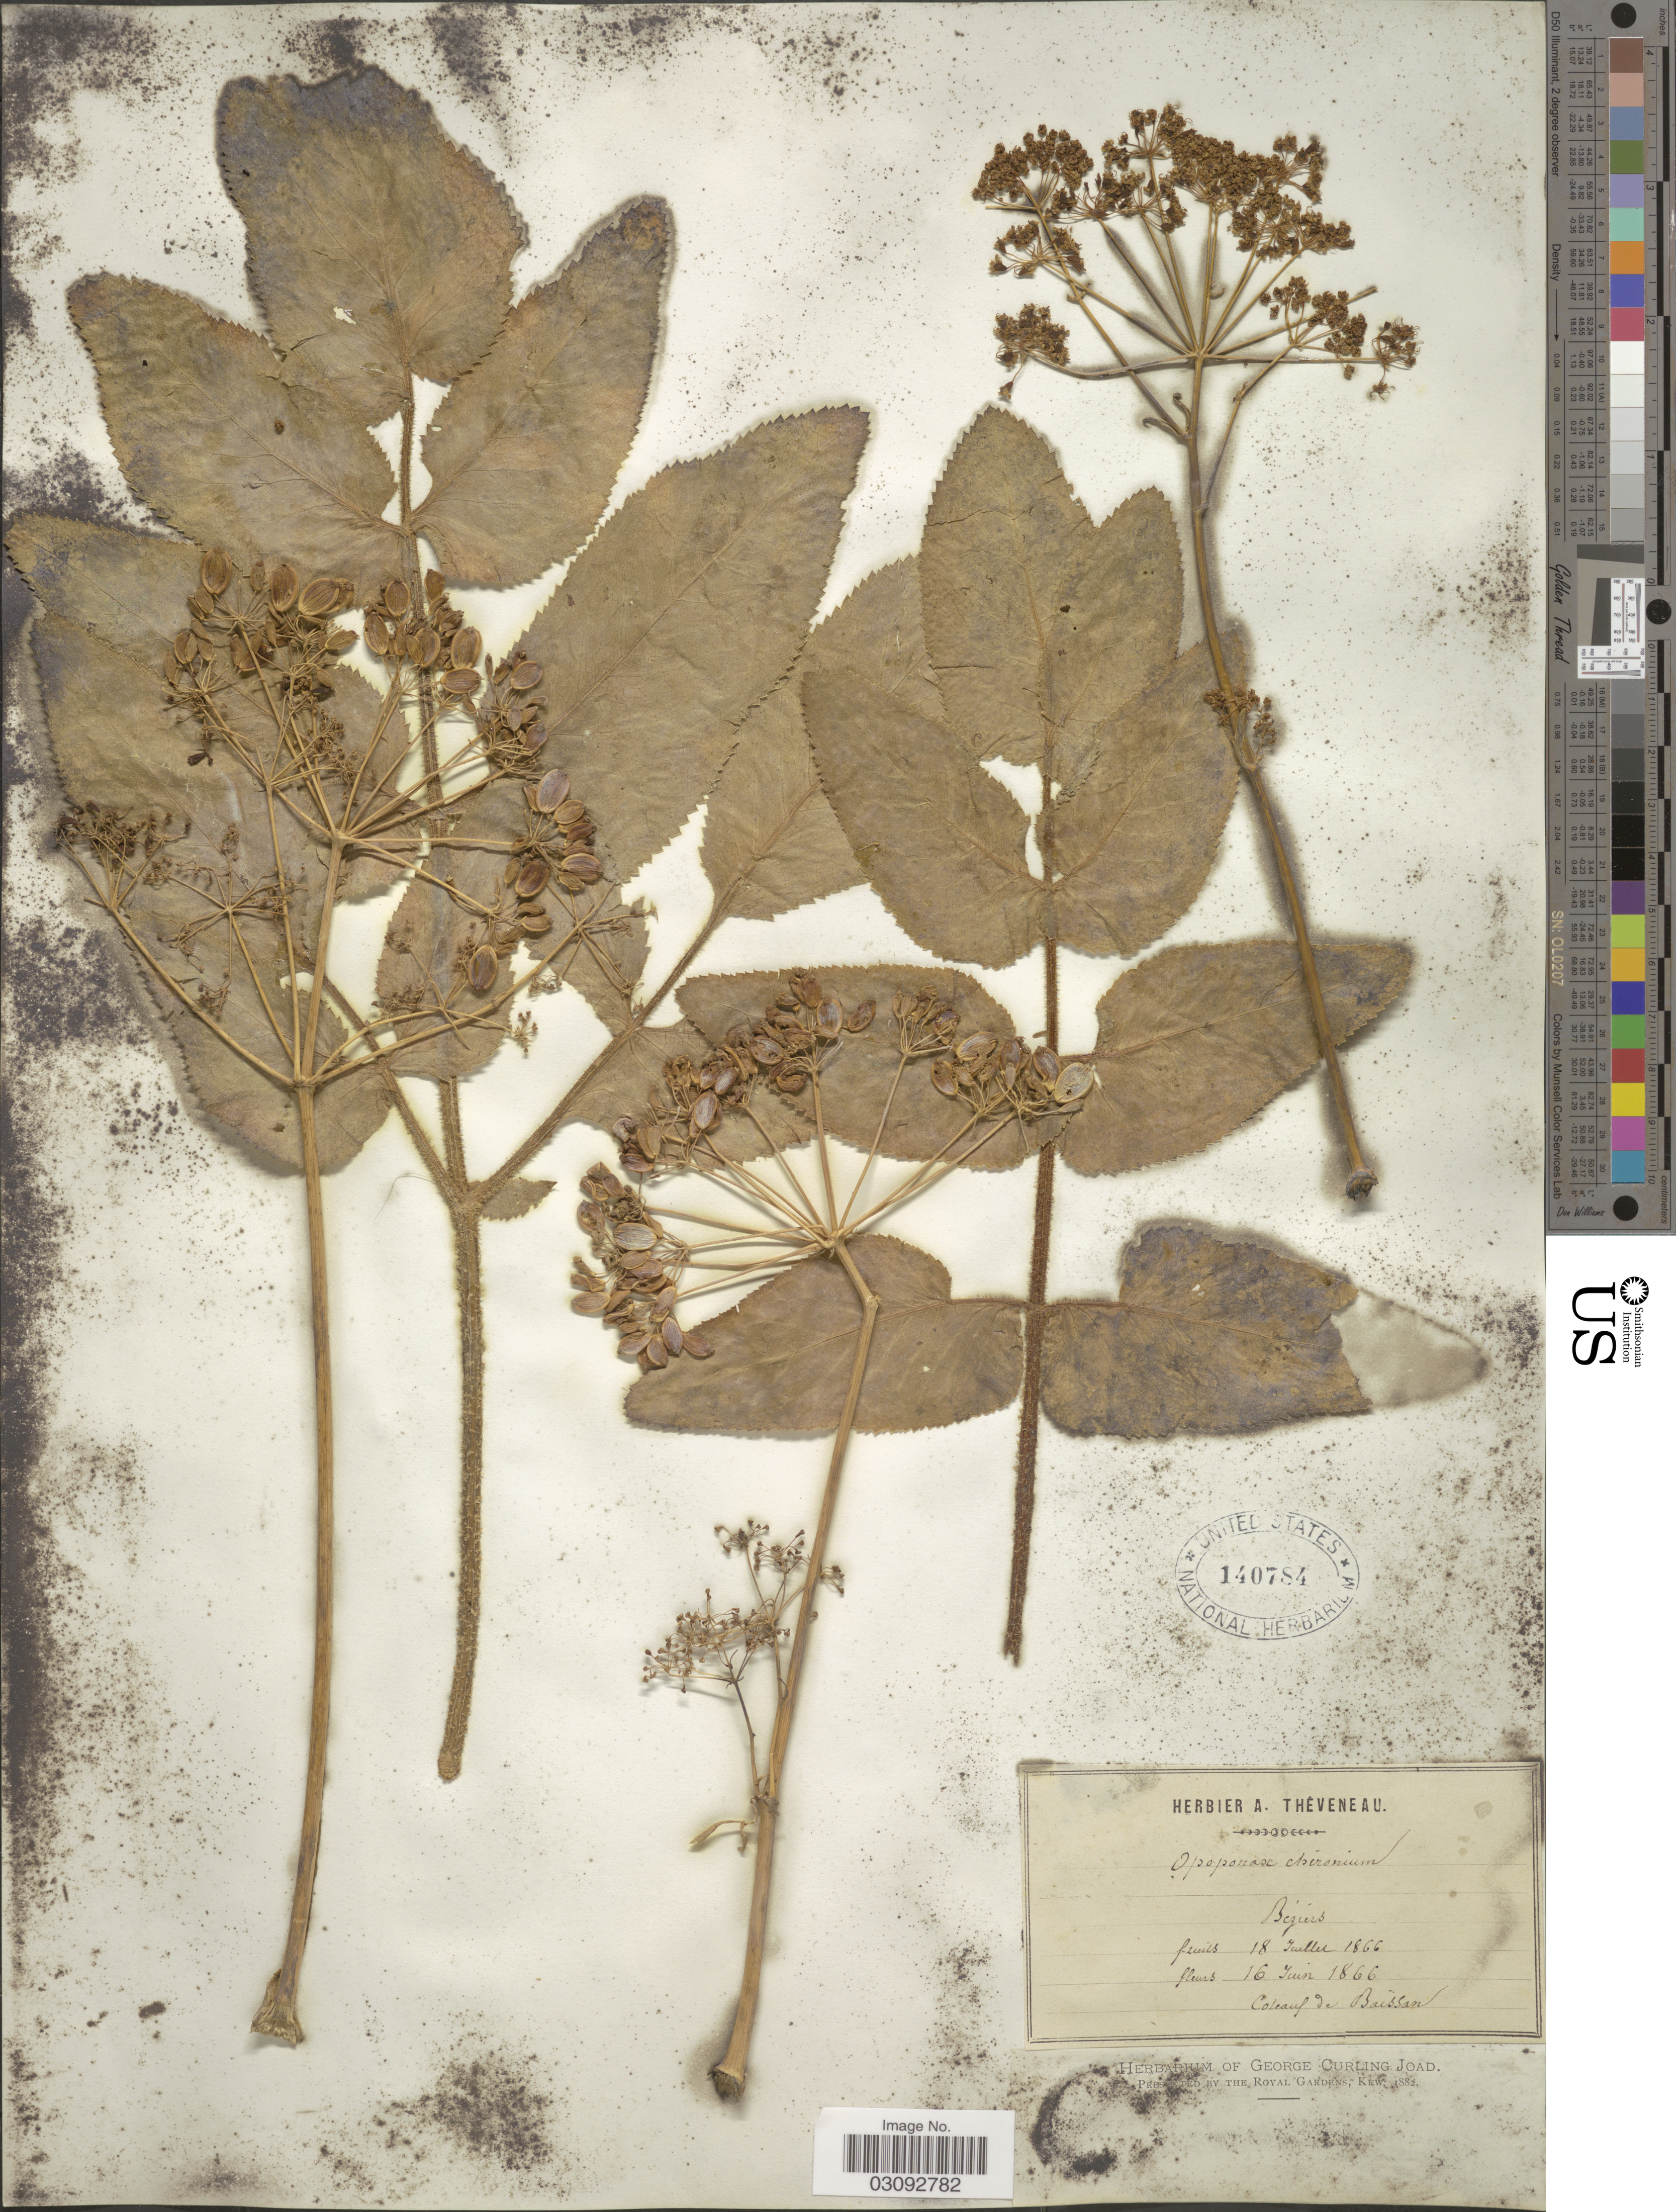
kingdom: Plantae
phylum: Tracheophyta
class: Magnoliopsida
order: Apiales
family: Apiaceae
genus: Opopanax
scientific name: Opopanax chironium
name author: (L.) W.D.J. Koch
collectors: ex herb. A. Theveneau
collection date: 1866-06-16/1866-07-18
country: France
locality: Beziërs, Coteaux de Baissan.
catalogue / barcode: US 140784